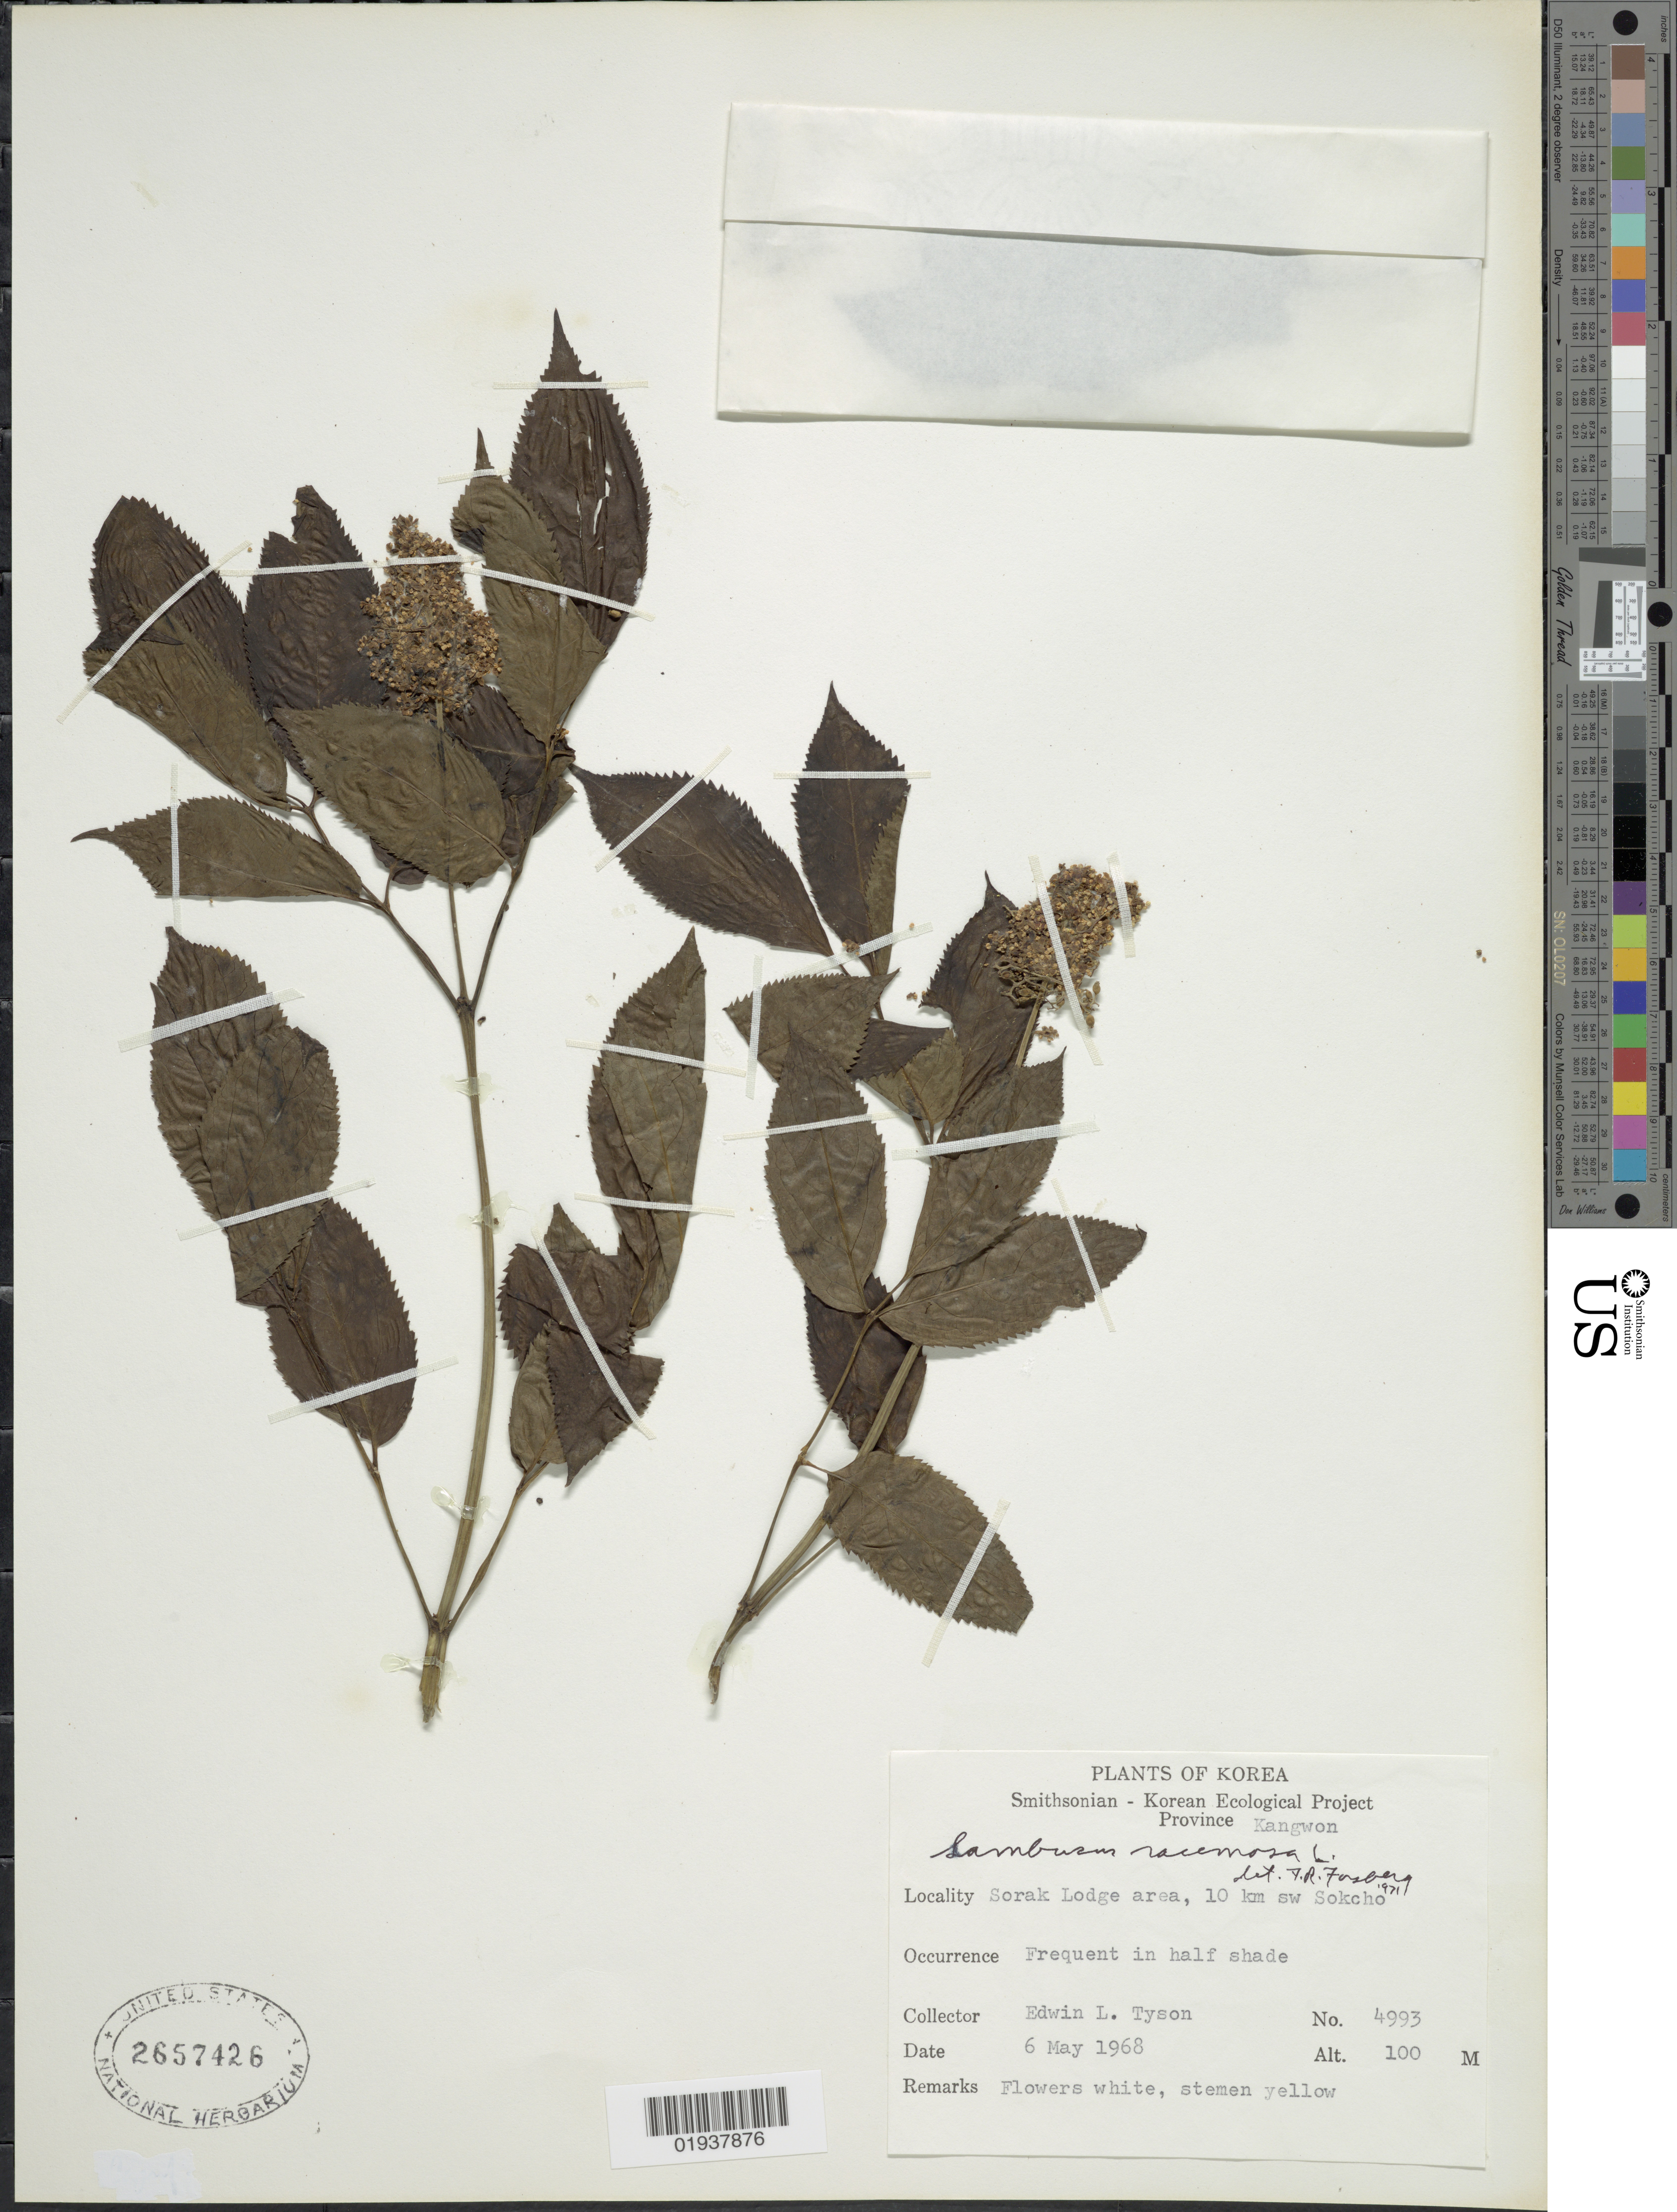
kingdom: Plantae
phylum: Tracheophyta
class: Magnoliopsida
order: Dipsacales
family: Viburnaceae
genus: Sambucus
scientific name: Sambucus racemosa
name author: L.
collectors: E. L. Tyson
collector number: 4993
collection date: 1968-05-06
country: South Korea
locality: Sorak Lodge area, 10 km sw Sokcho.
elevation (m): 100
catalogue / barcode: US 2657426